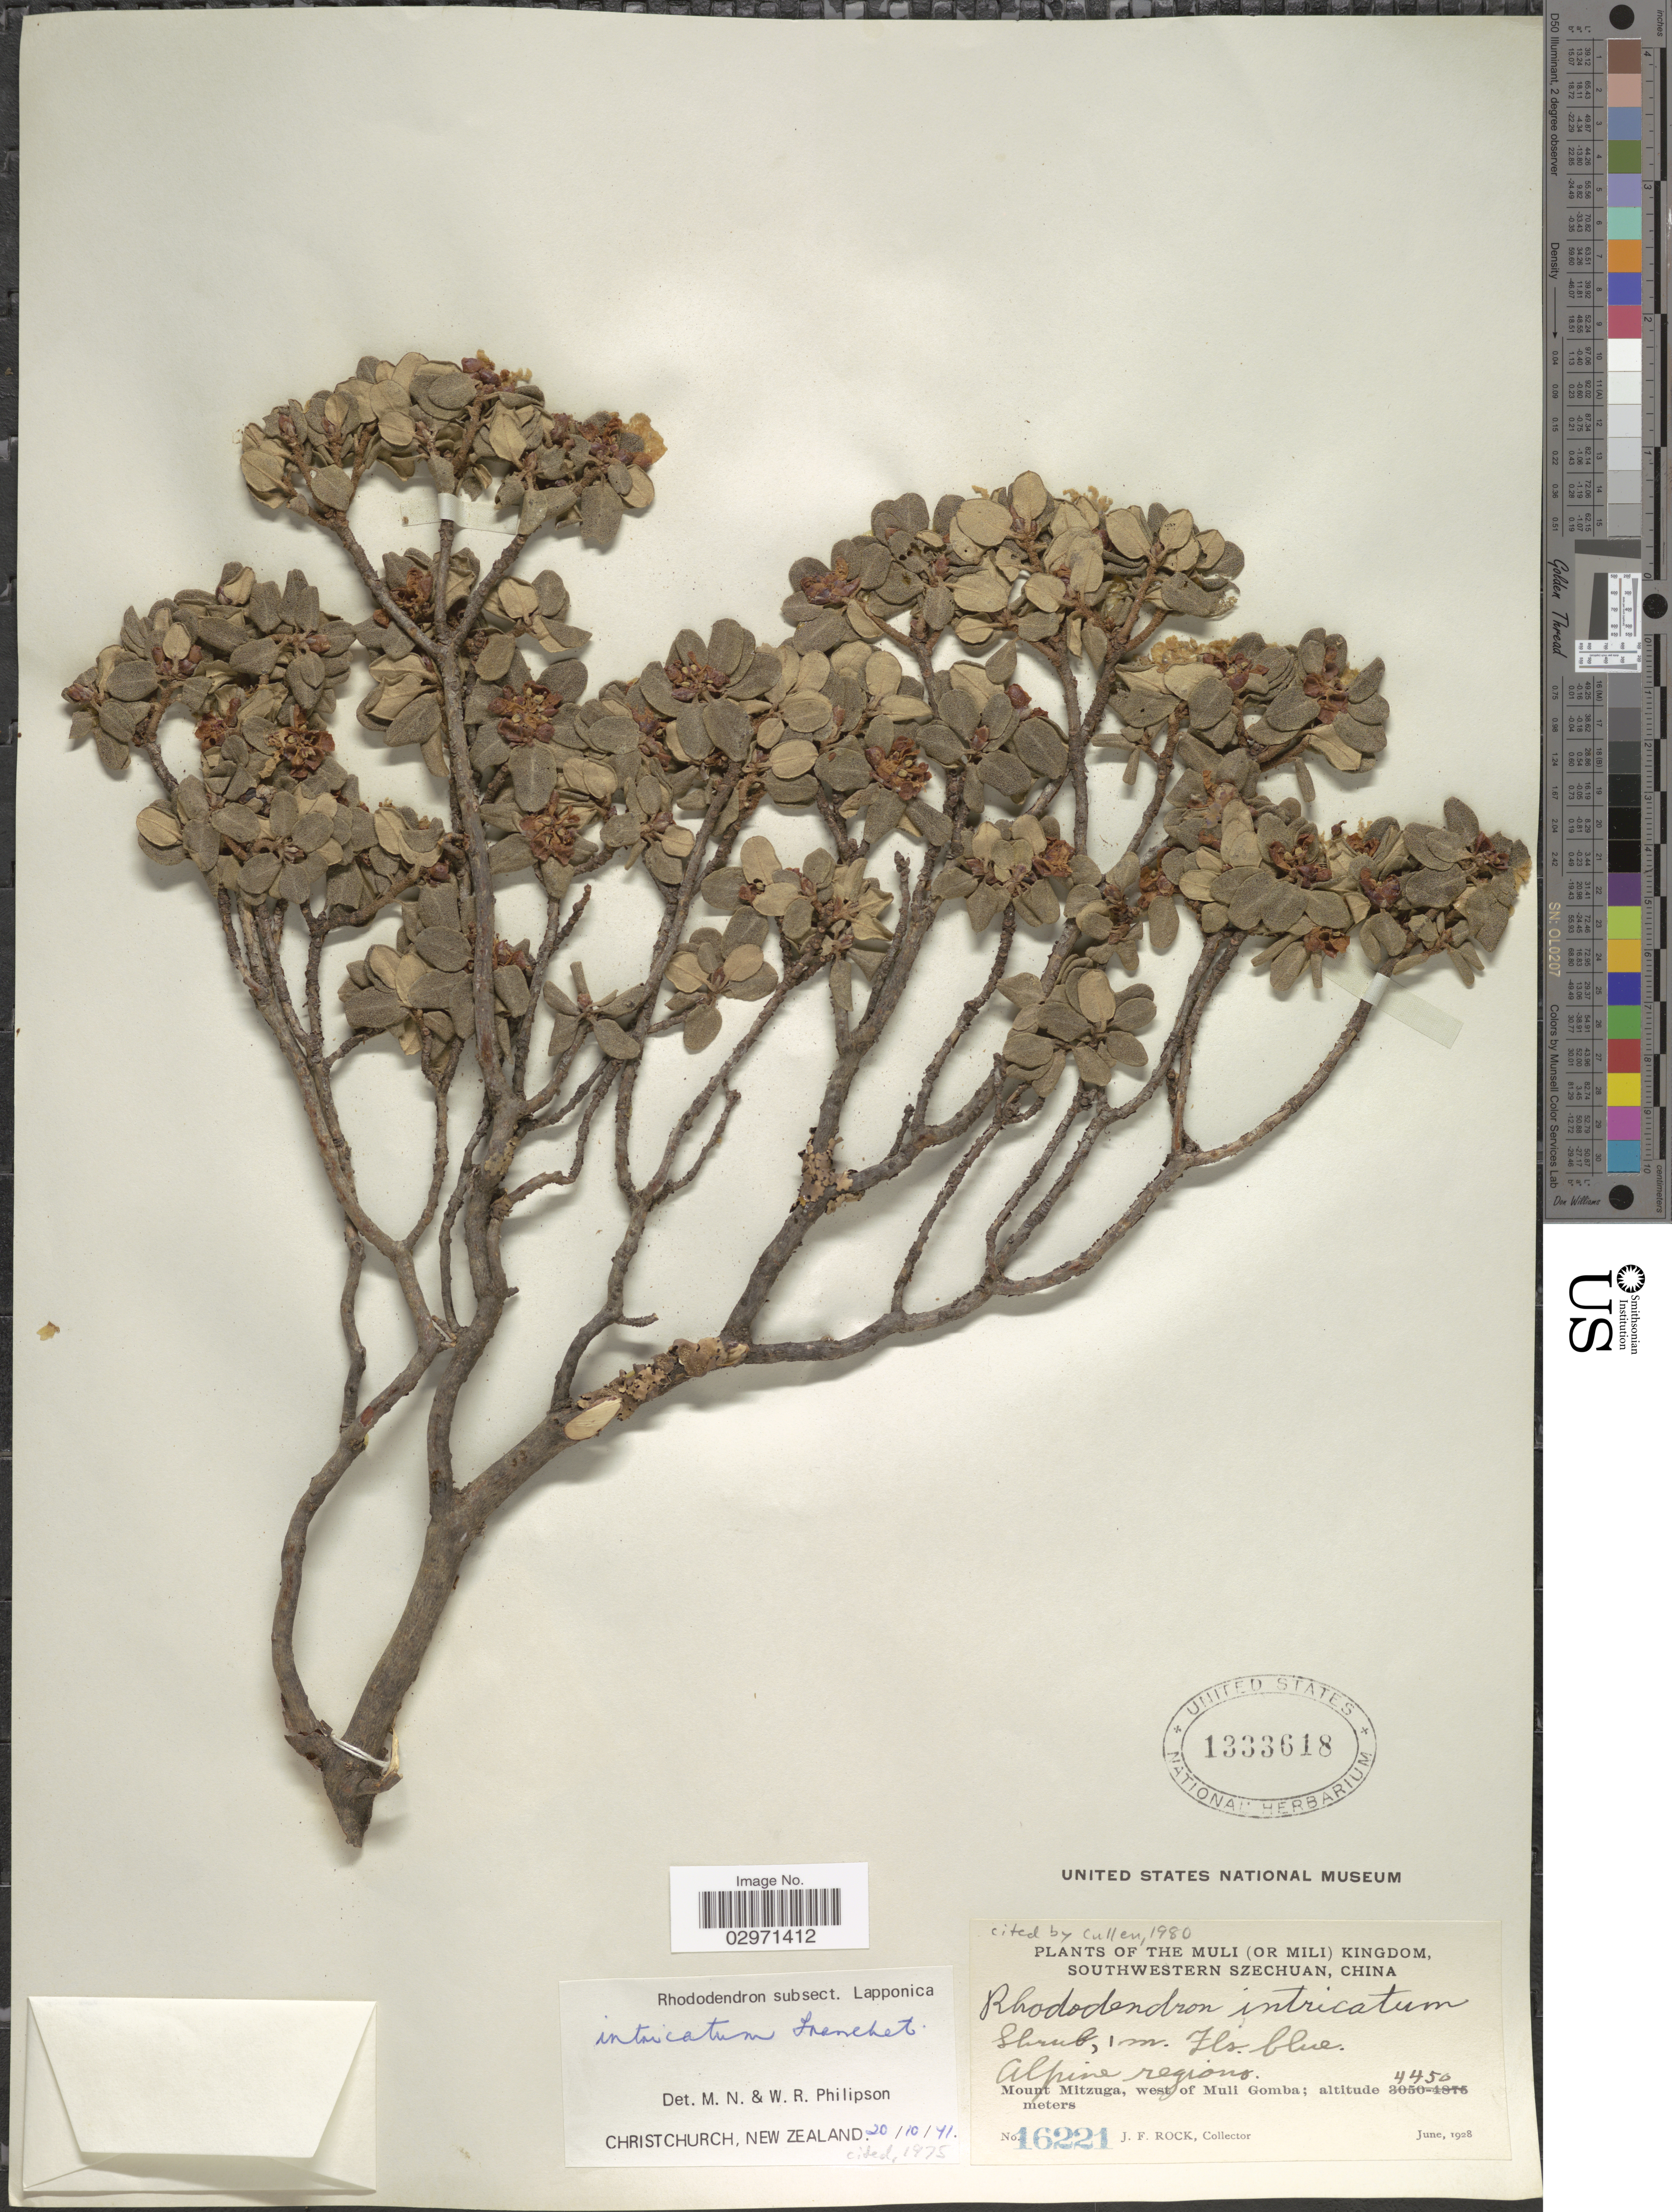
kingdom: Plantae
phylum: Tracheophyta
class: Magnoliopsida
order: Ericales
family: Ericaceae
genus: Rhododendron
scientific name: Rhododendron intricatum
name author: Franch.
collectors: J. Rock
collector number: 16221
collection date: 1928-06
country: China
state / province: Sichuan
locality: Muli (Or Mili) Kingdom, Southwestern Szechuan. Alpine regions. Mount Mitzuga, west of Muli Gomba.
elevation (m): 4450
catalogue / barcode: US 1333618